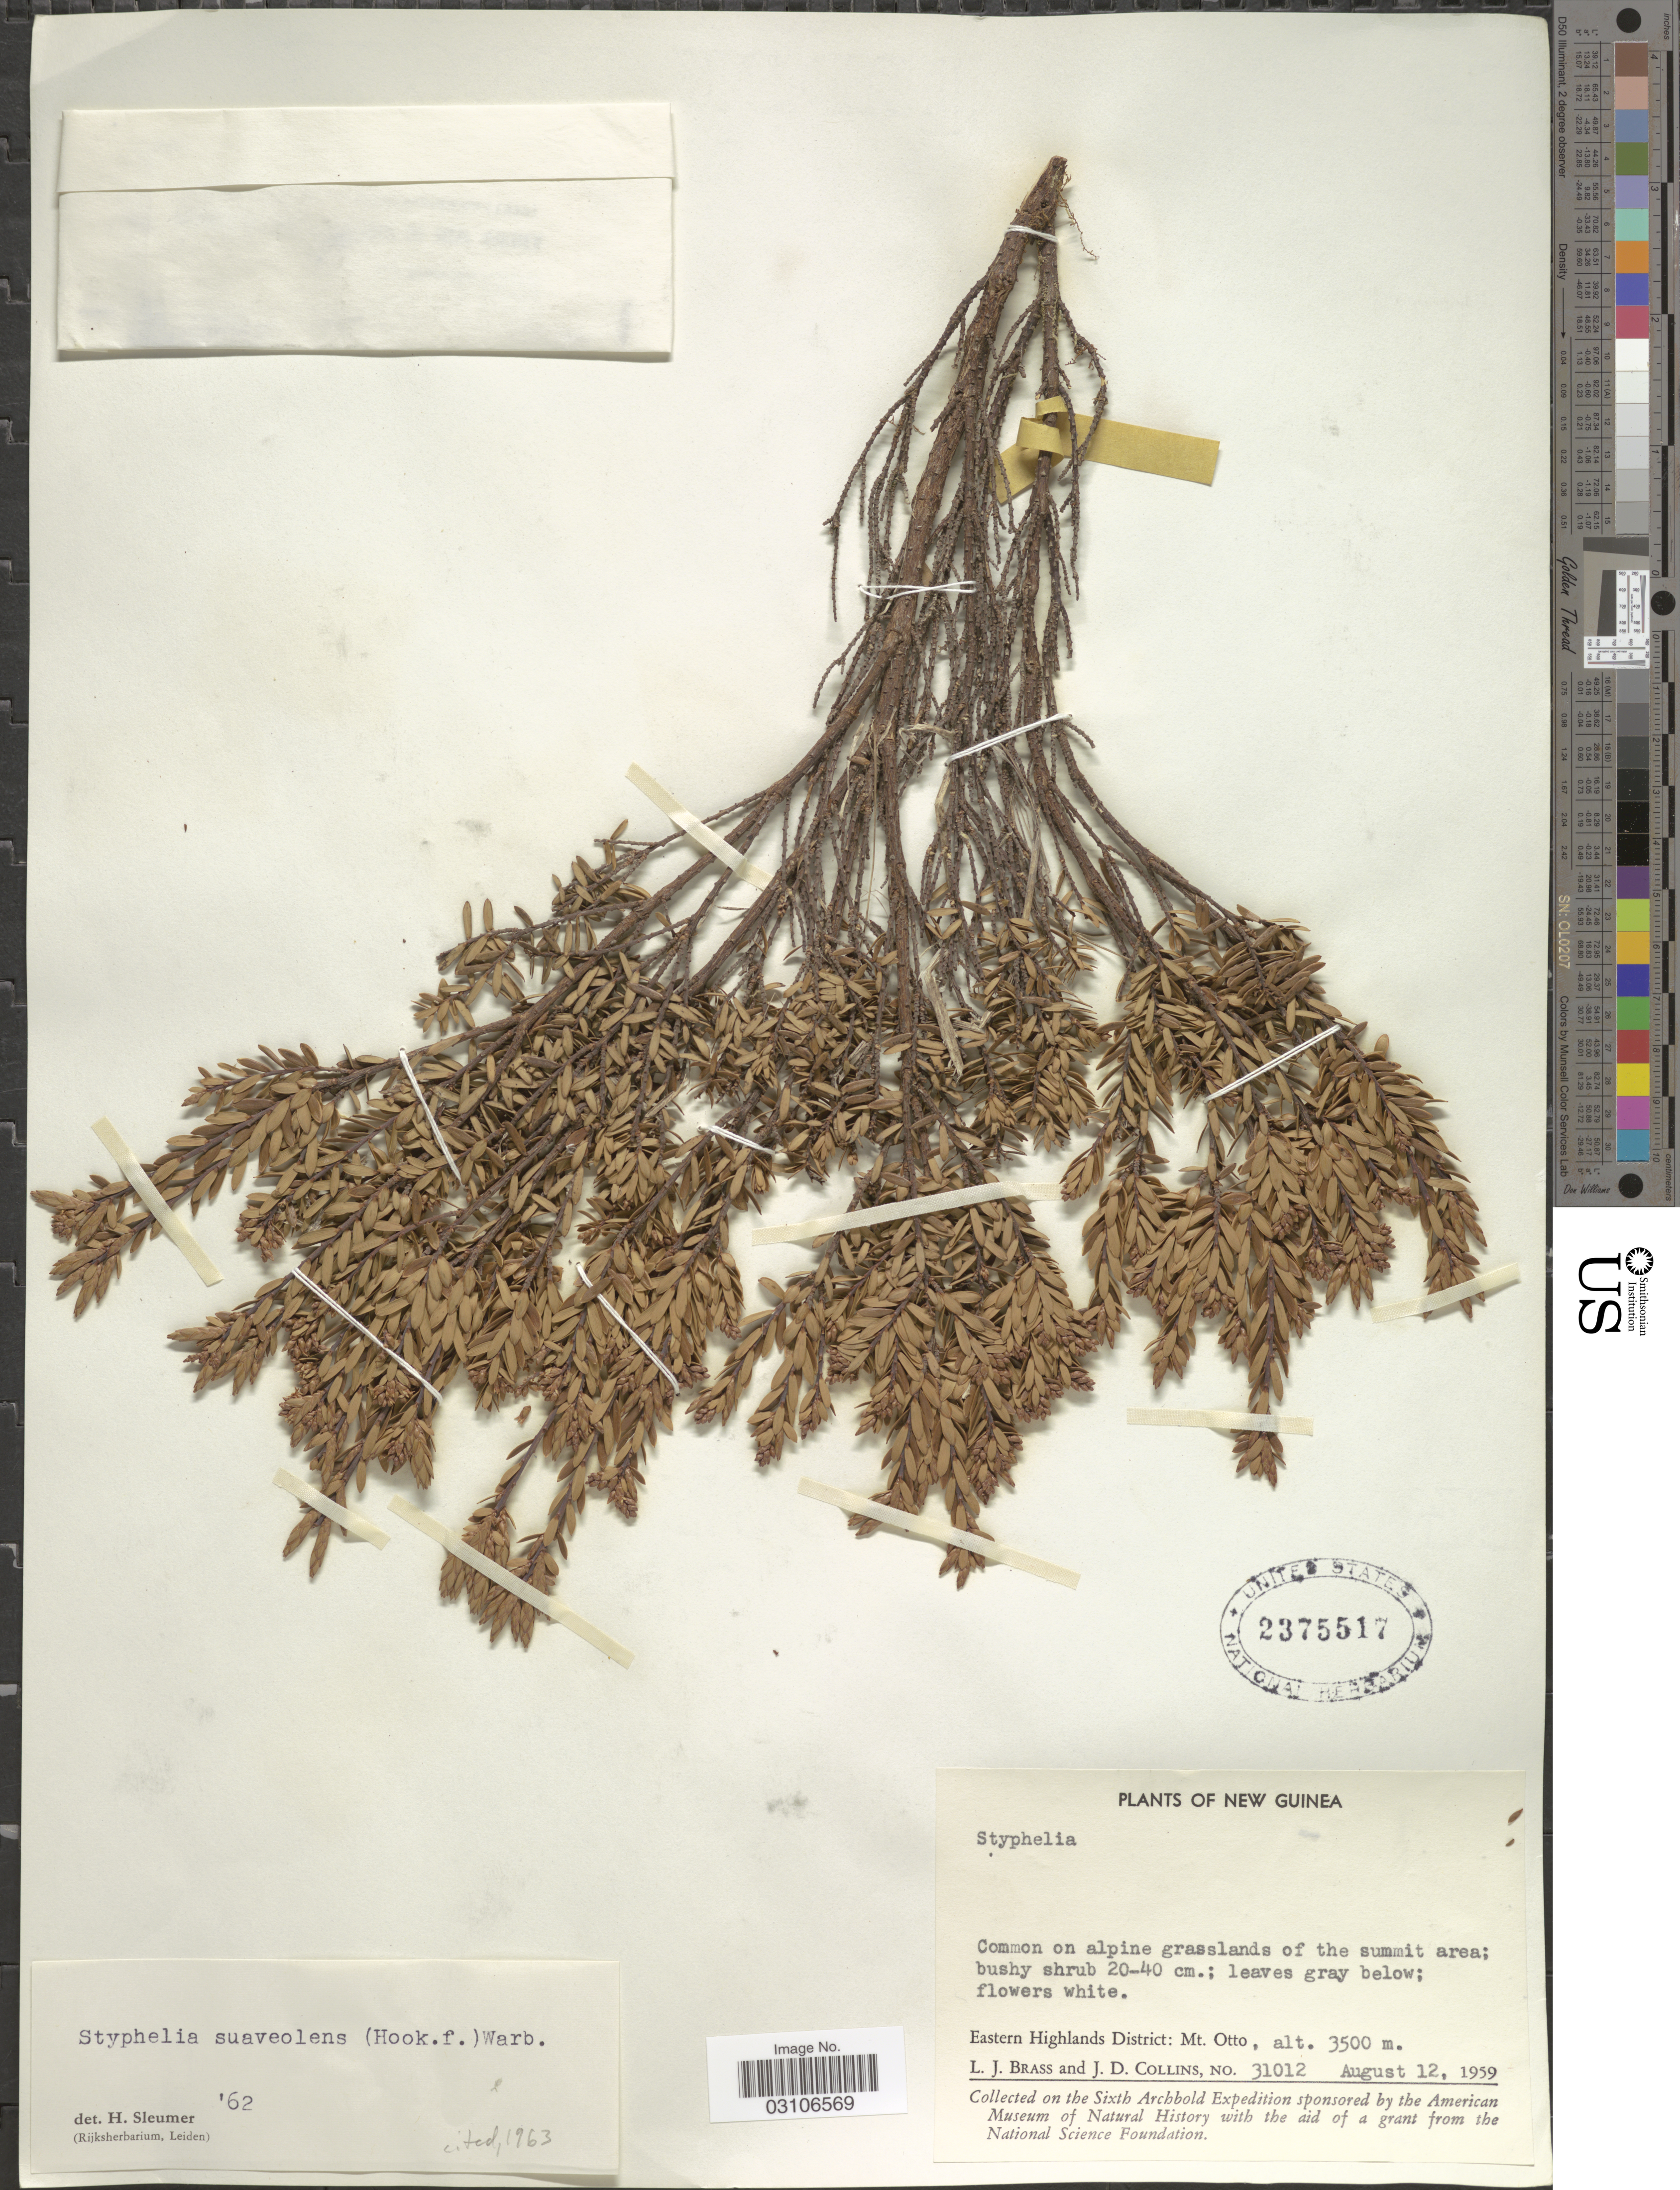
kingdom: Plantae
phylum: Tracheophyta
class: Magnoliopsida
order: Ericales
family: Ericaceae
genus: Styphelia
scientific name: Styphelia suaveolens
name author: (Hook. f.) Warb. ex P. Sarasin & Sarasin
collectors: L. J. Brass & J. Collins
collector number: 31012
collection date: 1959-08-12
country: Papua New Guinea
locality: New Guinea. Eastern Highlands District: Mt. Otto.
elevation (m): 3500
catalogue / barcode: US 2375517